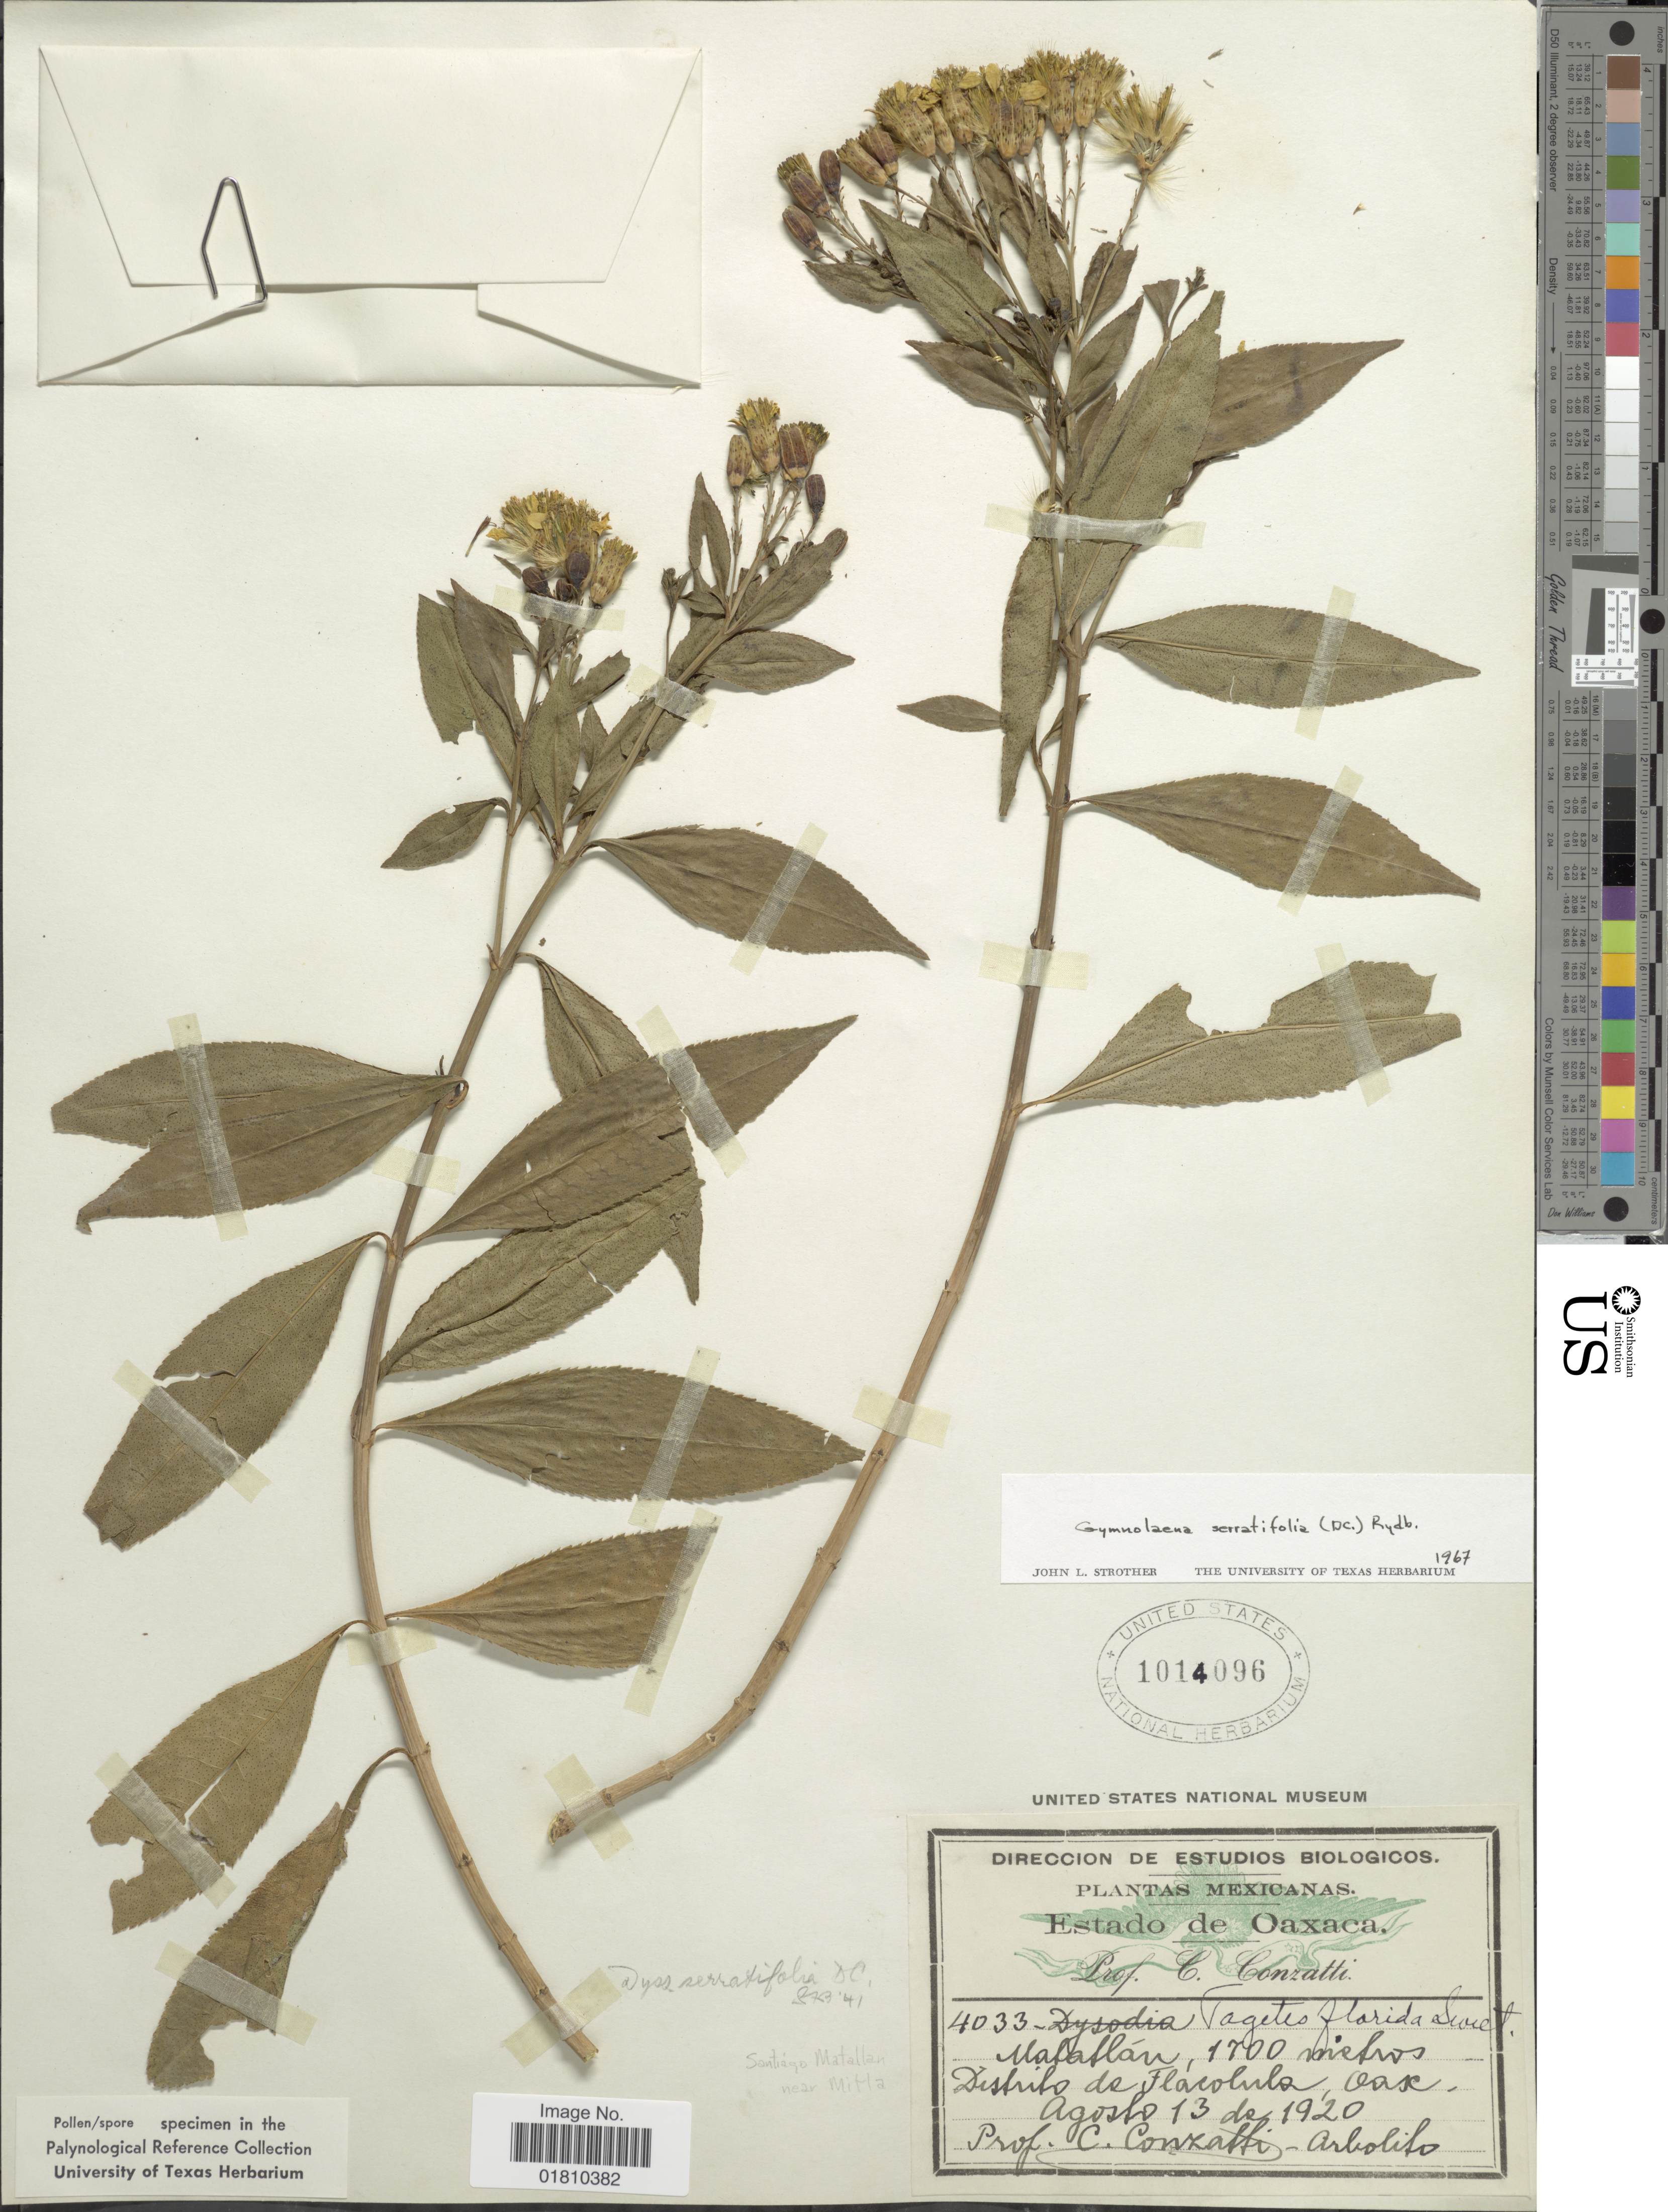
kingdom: Plantae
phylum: Tracheophyta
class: Magnoliopsida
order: Asterales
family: Asteraceae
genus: Gymnolaena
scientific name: Gymnolaena serratifolia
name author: (DC.) Rydb.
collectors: C. Conzatti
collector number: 4033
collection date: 1920-08-13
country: Mexico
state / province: Oaxaca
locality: Natlán, Distrito de Tlacolula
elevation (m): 1700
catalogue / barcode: US 1014096